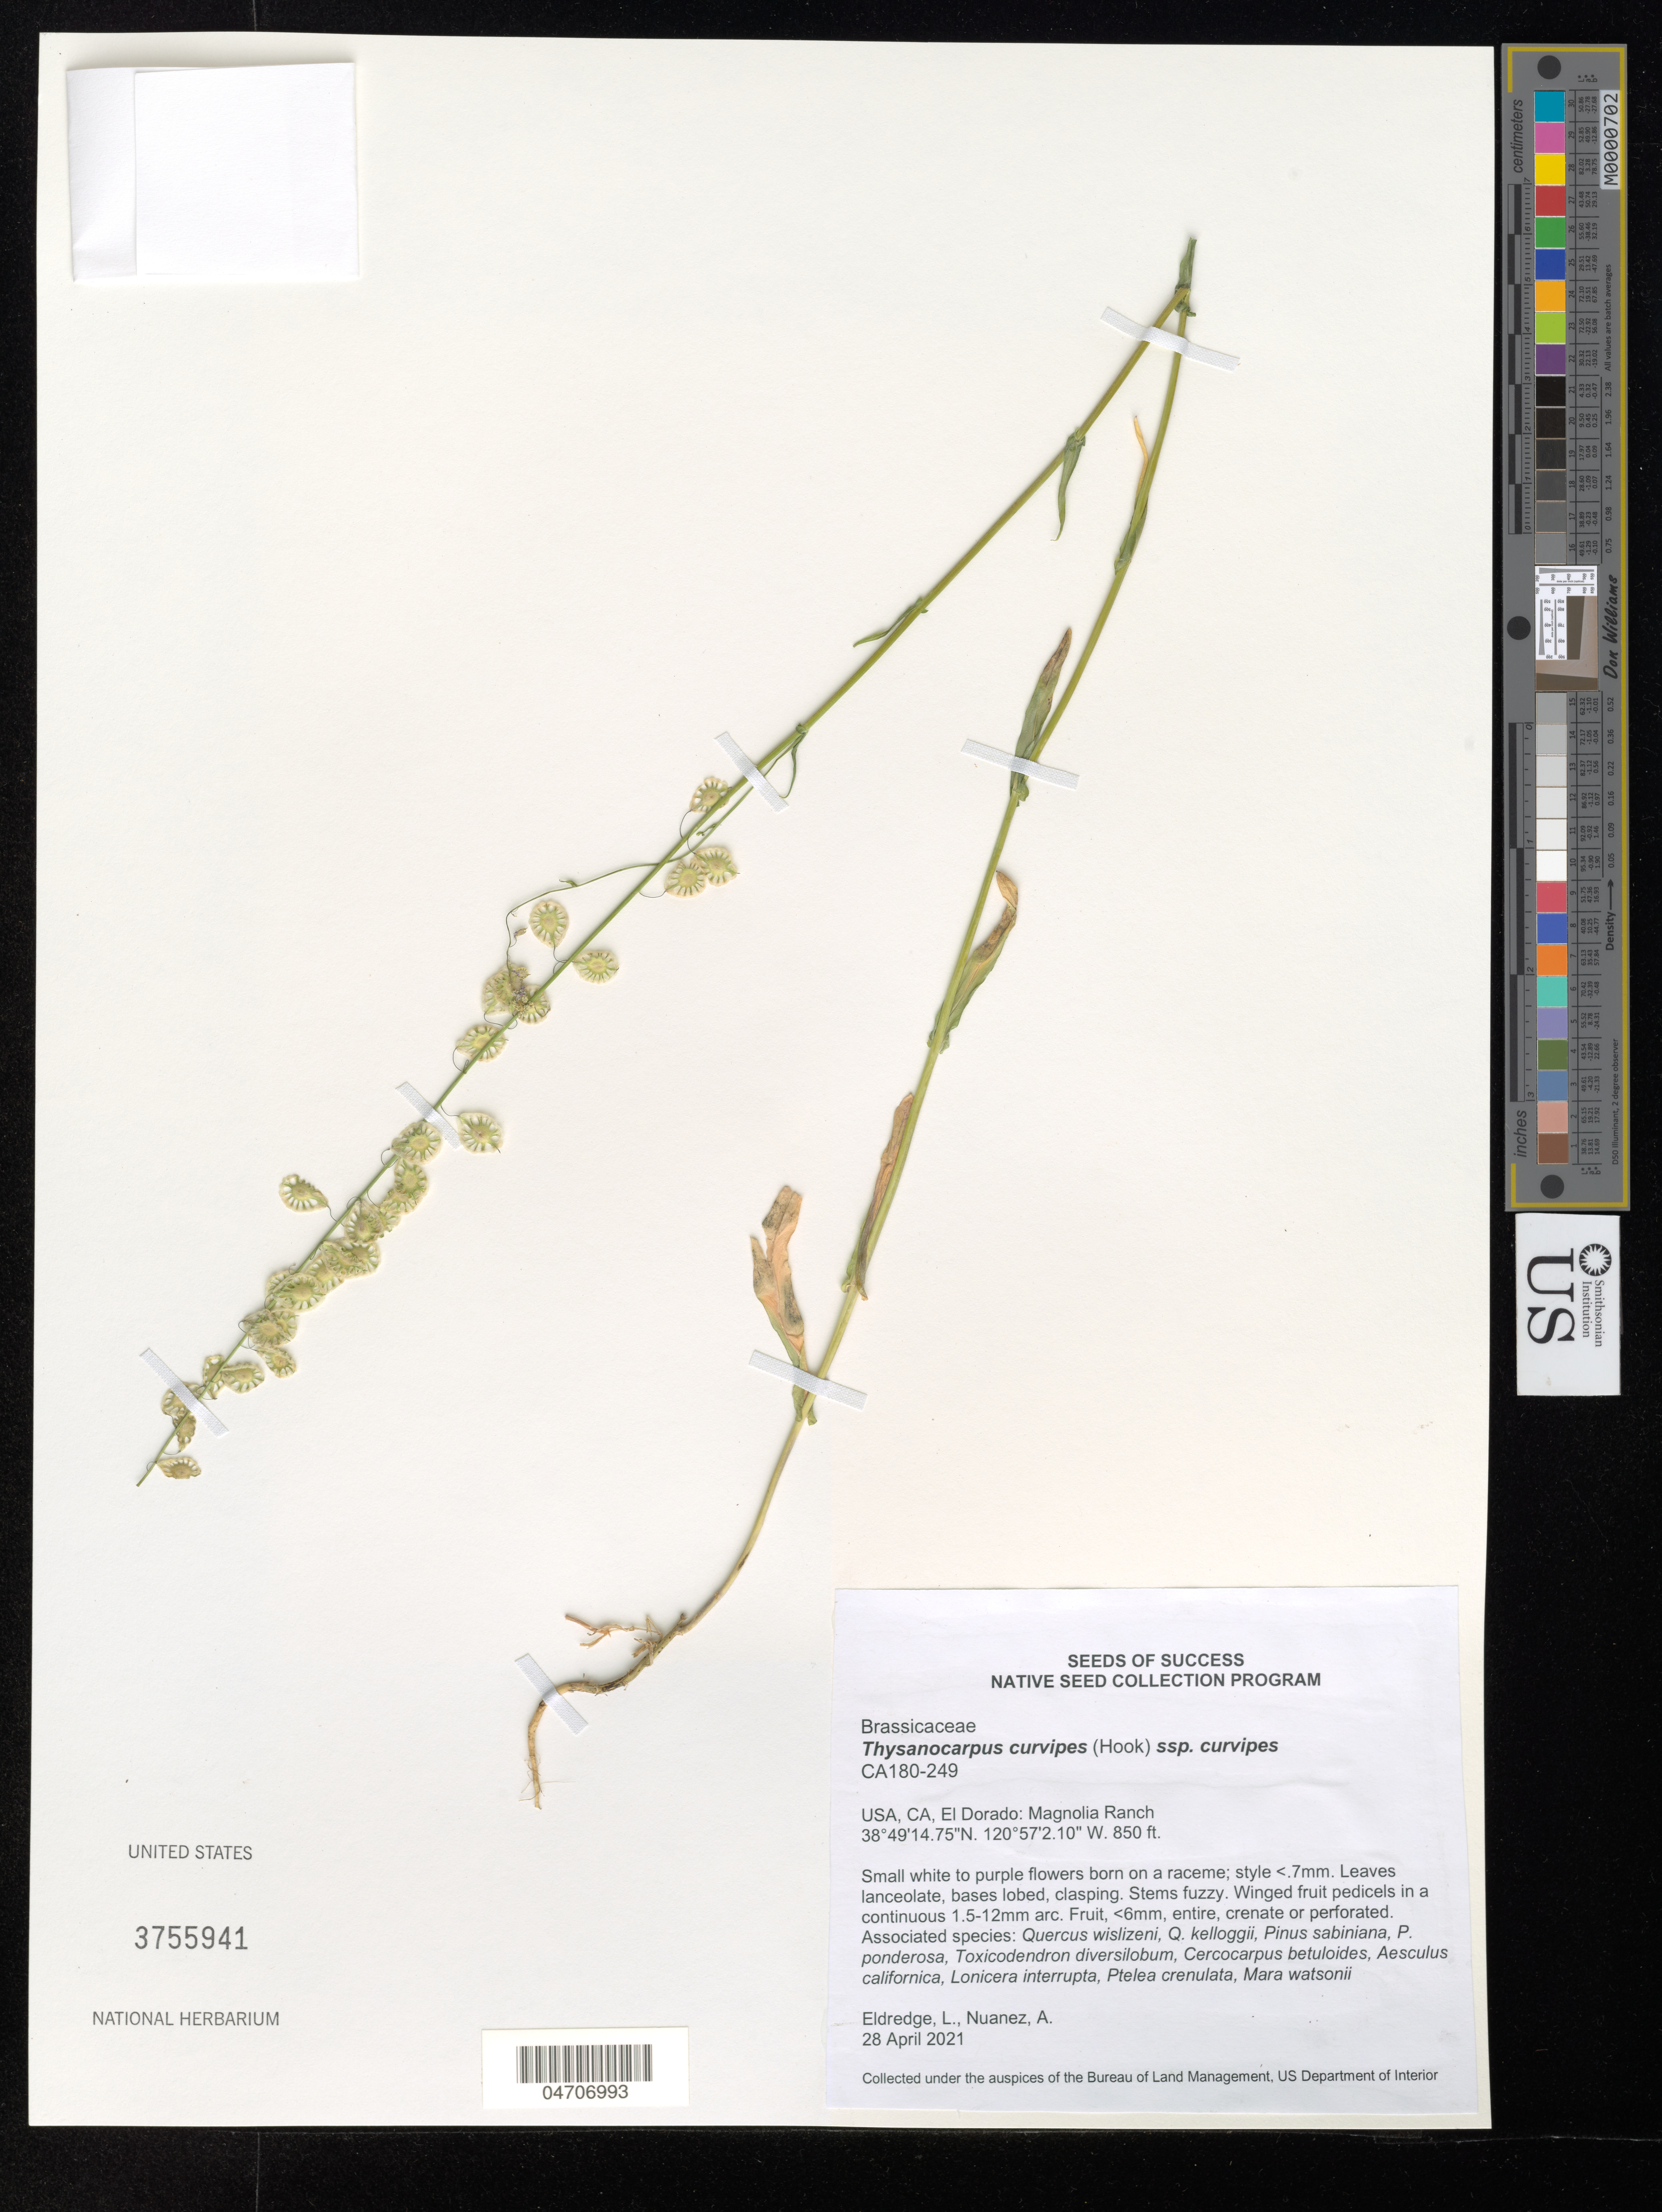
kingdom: Plantae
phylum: Tracheophyta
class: Magnoliopsida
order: Brassicales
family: Brassicaceae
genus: Thysanocarpus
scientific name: Thysanocarpus curvipes var. eradiatus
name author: Jeps.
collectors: L. Eldredge & A. Nuanez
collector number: CA180-249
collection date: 2021-04-28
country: United States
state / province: California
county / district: El Dorado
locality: El Dorado: Magnolia Ranch.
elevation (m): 259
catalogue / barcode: US 3755941